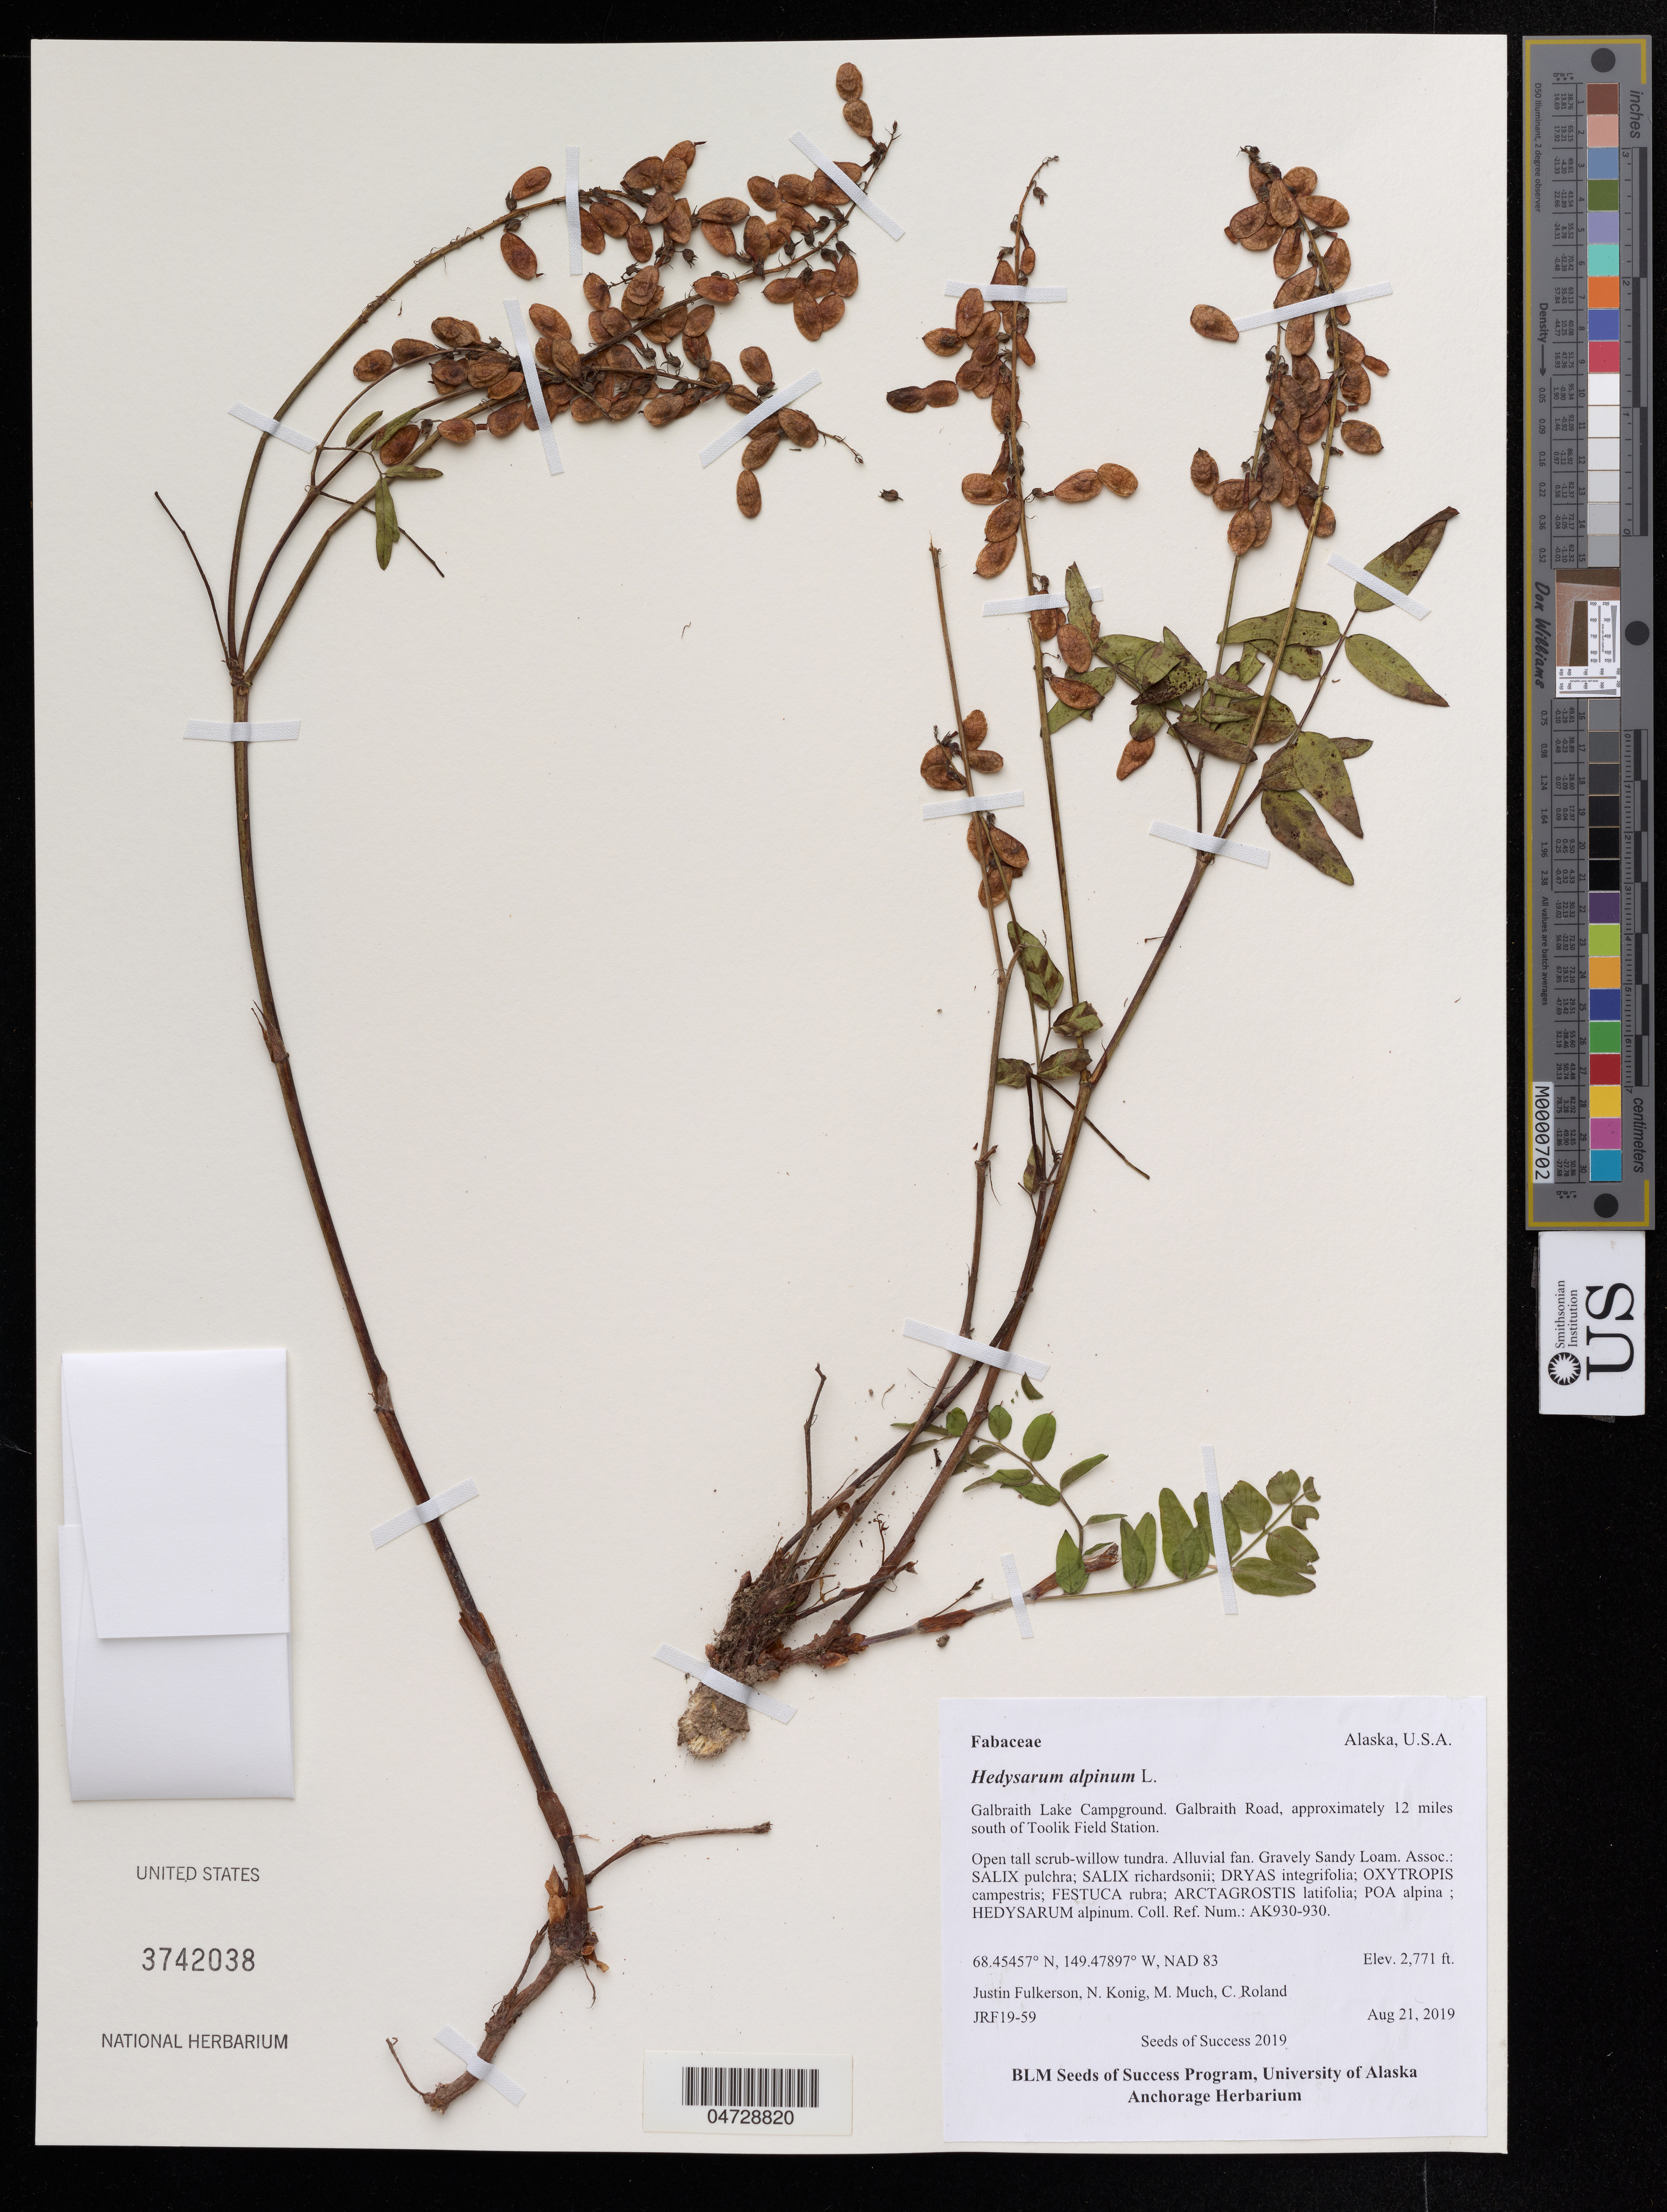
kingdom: Plantae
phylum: Tracheophyta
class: Magnoliopsida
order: Fabales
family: Fabaceae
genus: Hedysarum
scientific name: Hedysarum alpinum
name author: L.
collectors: J. Fulkerson, N. Konig & C. Roland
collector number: JRF19-59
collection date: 2019-08-21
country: United States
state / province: Alaska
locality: Galbraith Lake Campground, Galbraith Road, approximately 12 miles south of Toolik Field Station.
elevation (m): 845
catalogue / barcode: US 3742038